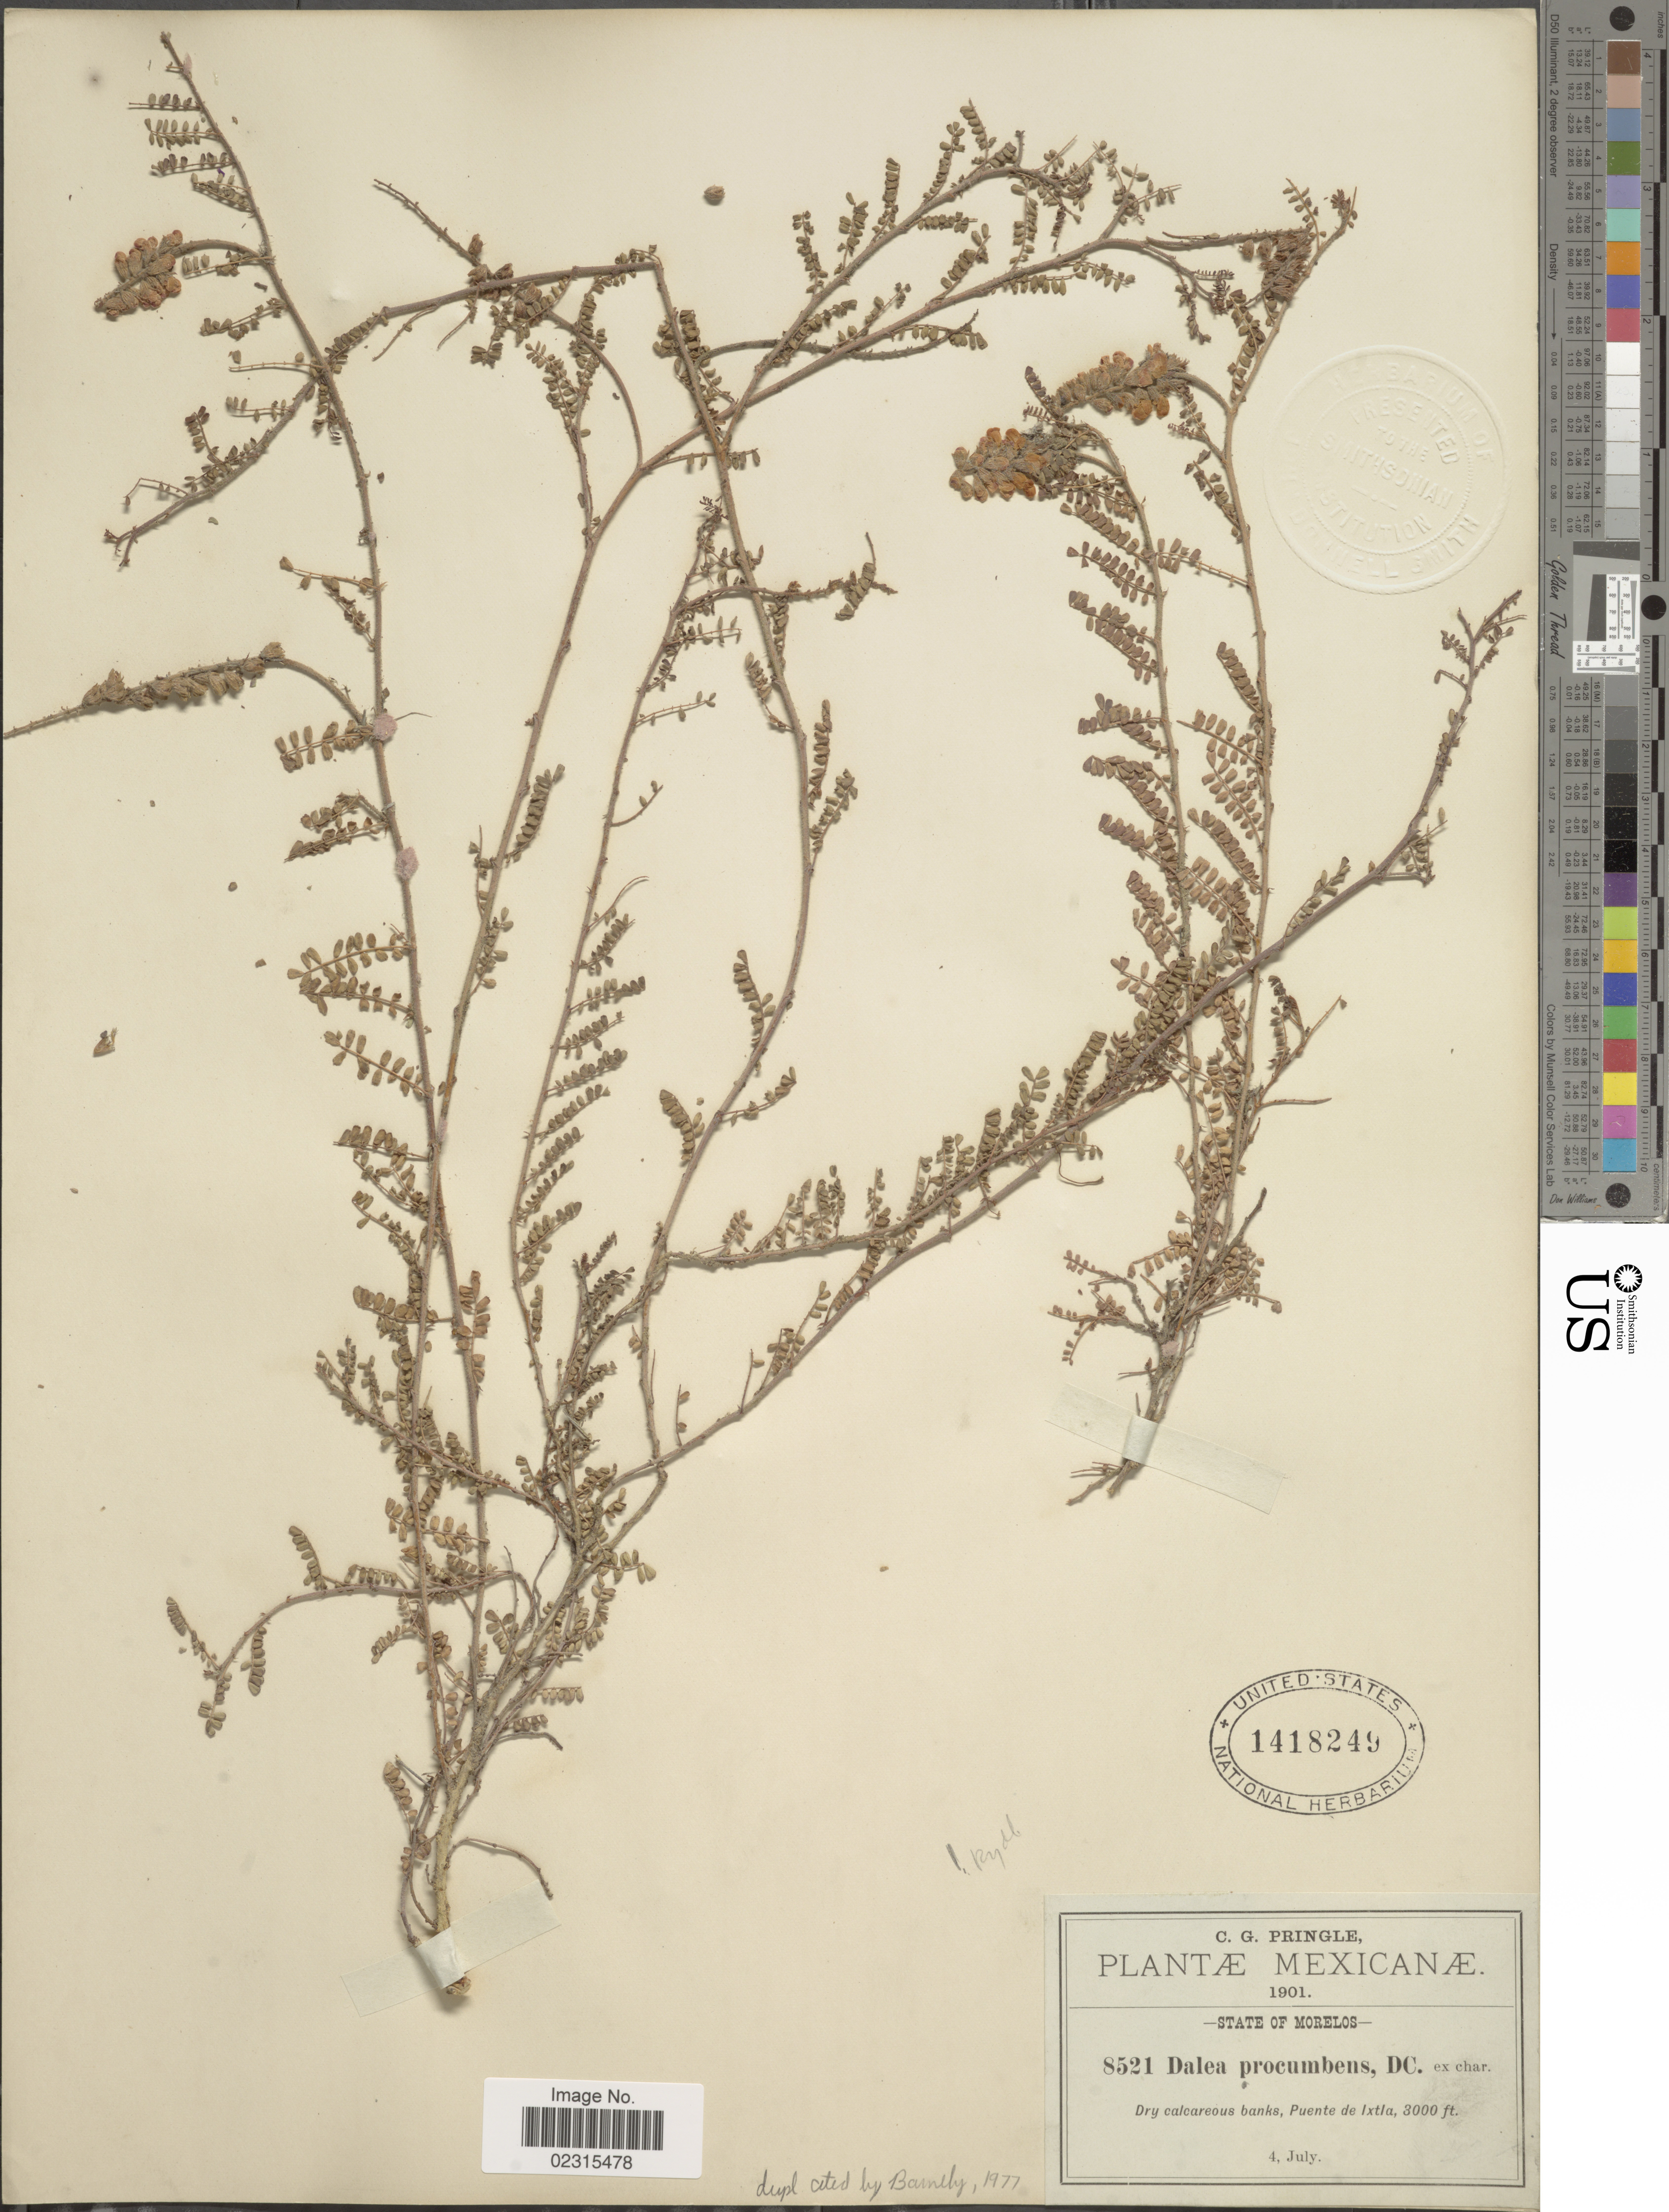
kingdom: Plantae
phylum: Tracheophyta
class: Magnoliopsida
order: Fabales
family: Fabaceae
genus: Marina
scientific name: Marina procumbens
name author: (DC.) Barneby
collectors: C. G. Pringle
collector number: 8521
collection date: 1901-07-04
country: Mexico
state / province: Morelos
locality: Puente de Ixtla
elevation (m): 914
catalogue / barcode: US 1418249